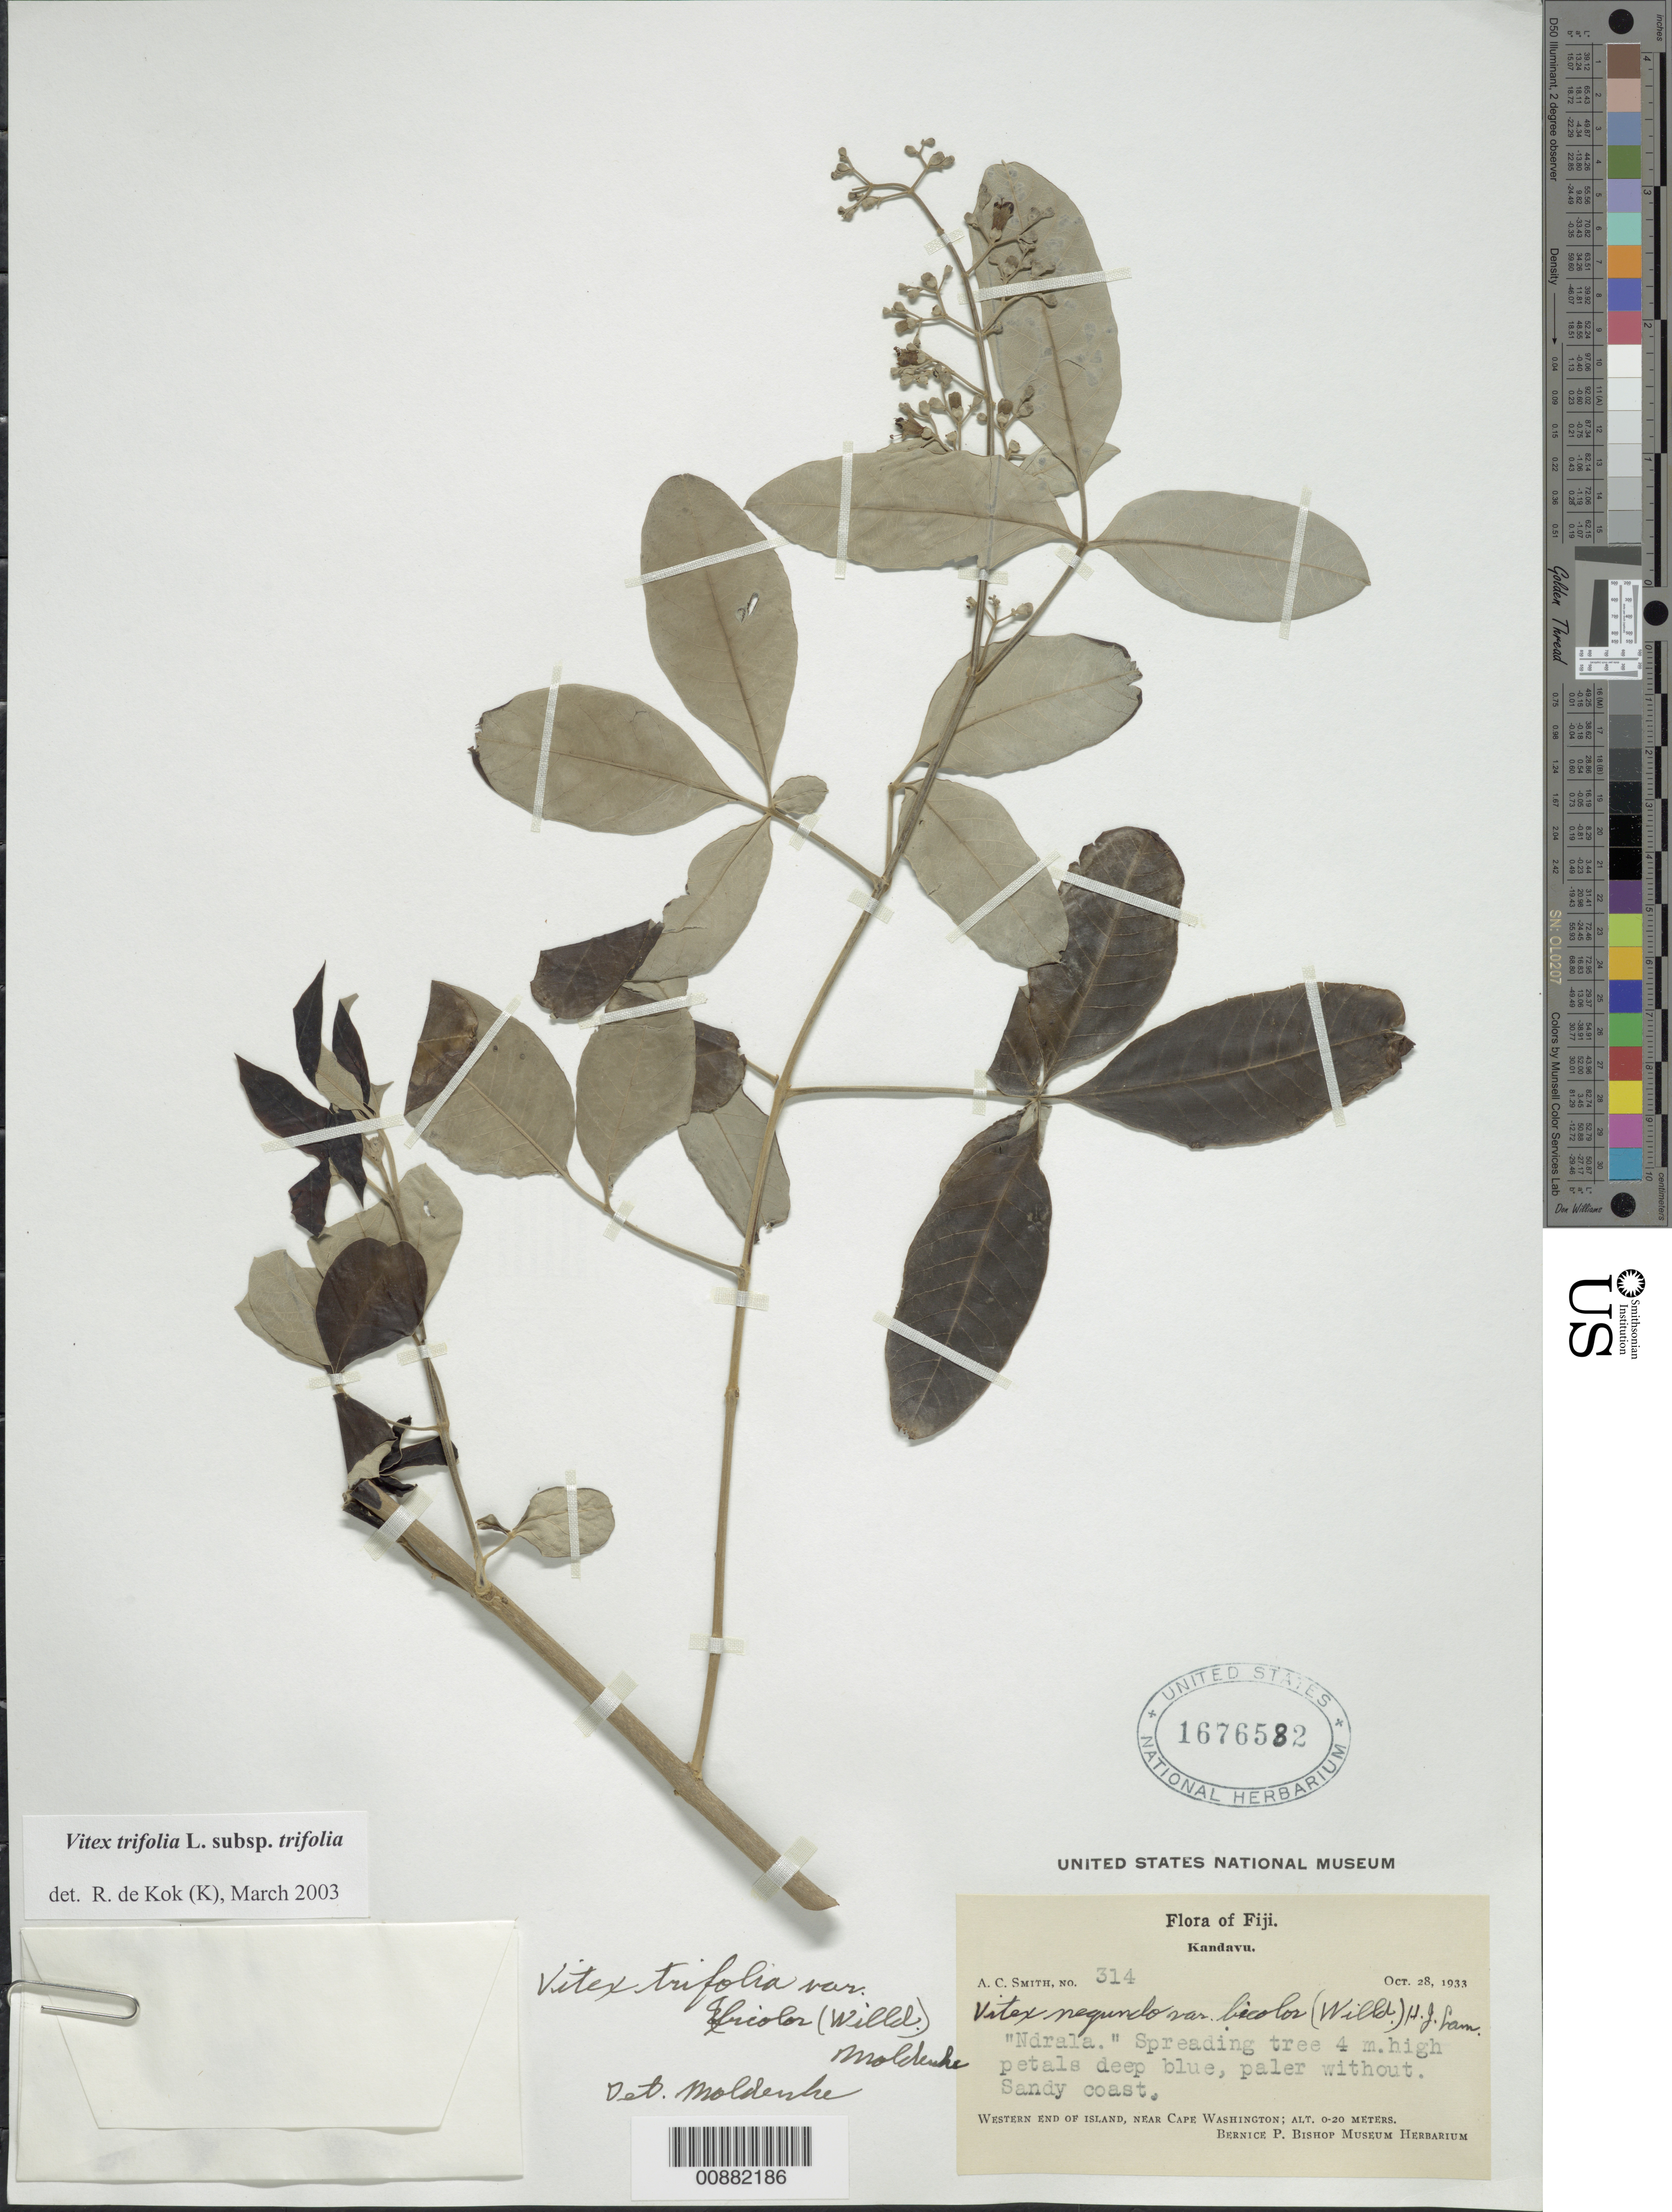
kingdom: Plantae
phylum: Tracheophyta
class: Magnoliopsida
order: Lamiales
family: Lamiaceae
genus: Vitex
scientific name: Vitex trifolia var. trifolia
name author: L.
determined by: Kok, R. de, (K)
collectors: C. A. Smith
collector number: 314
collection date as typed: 28 Oct 1933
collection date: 1933-10-28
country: Fiji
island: Kadavu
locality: Western end of island, near Cape Washington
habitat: sandy coast.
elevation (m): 0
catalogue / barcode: US 1676582